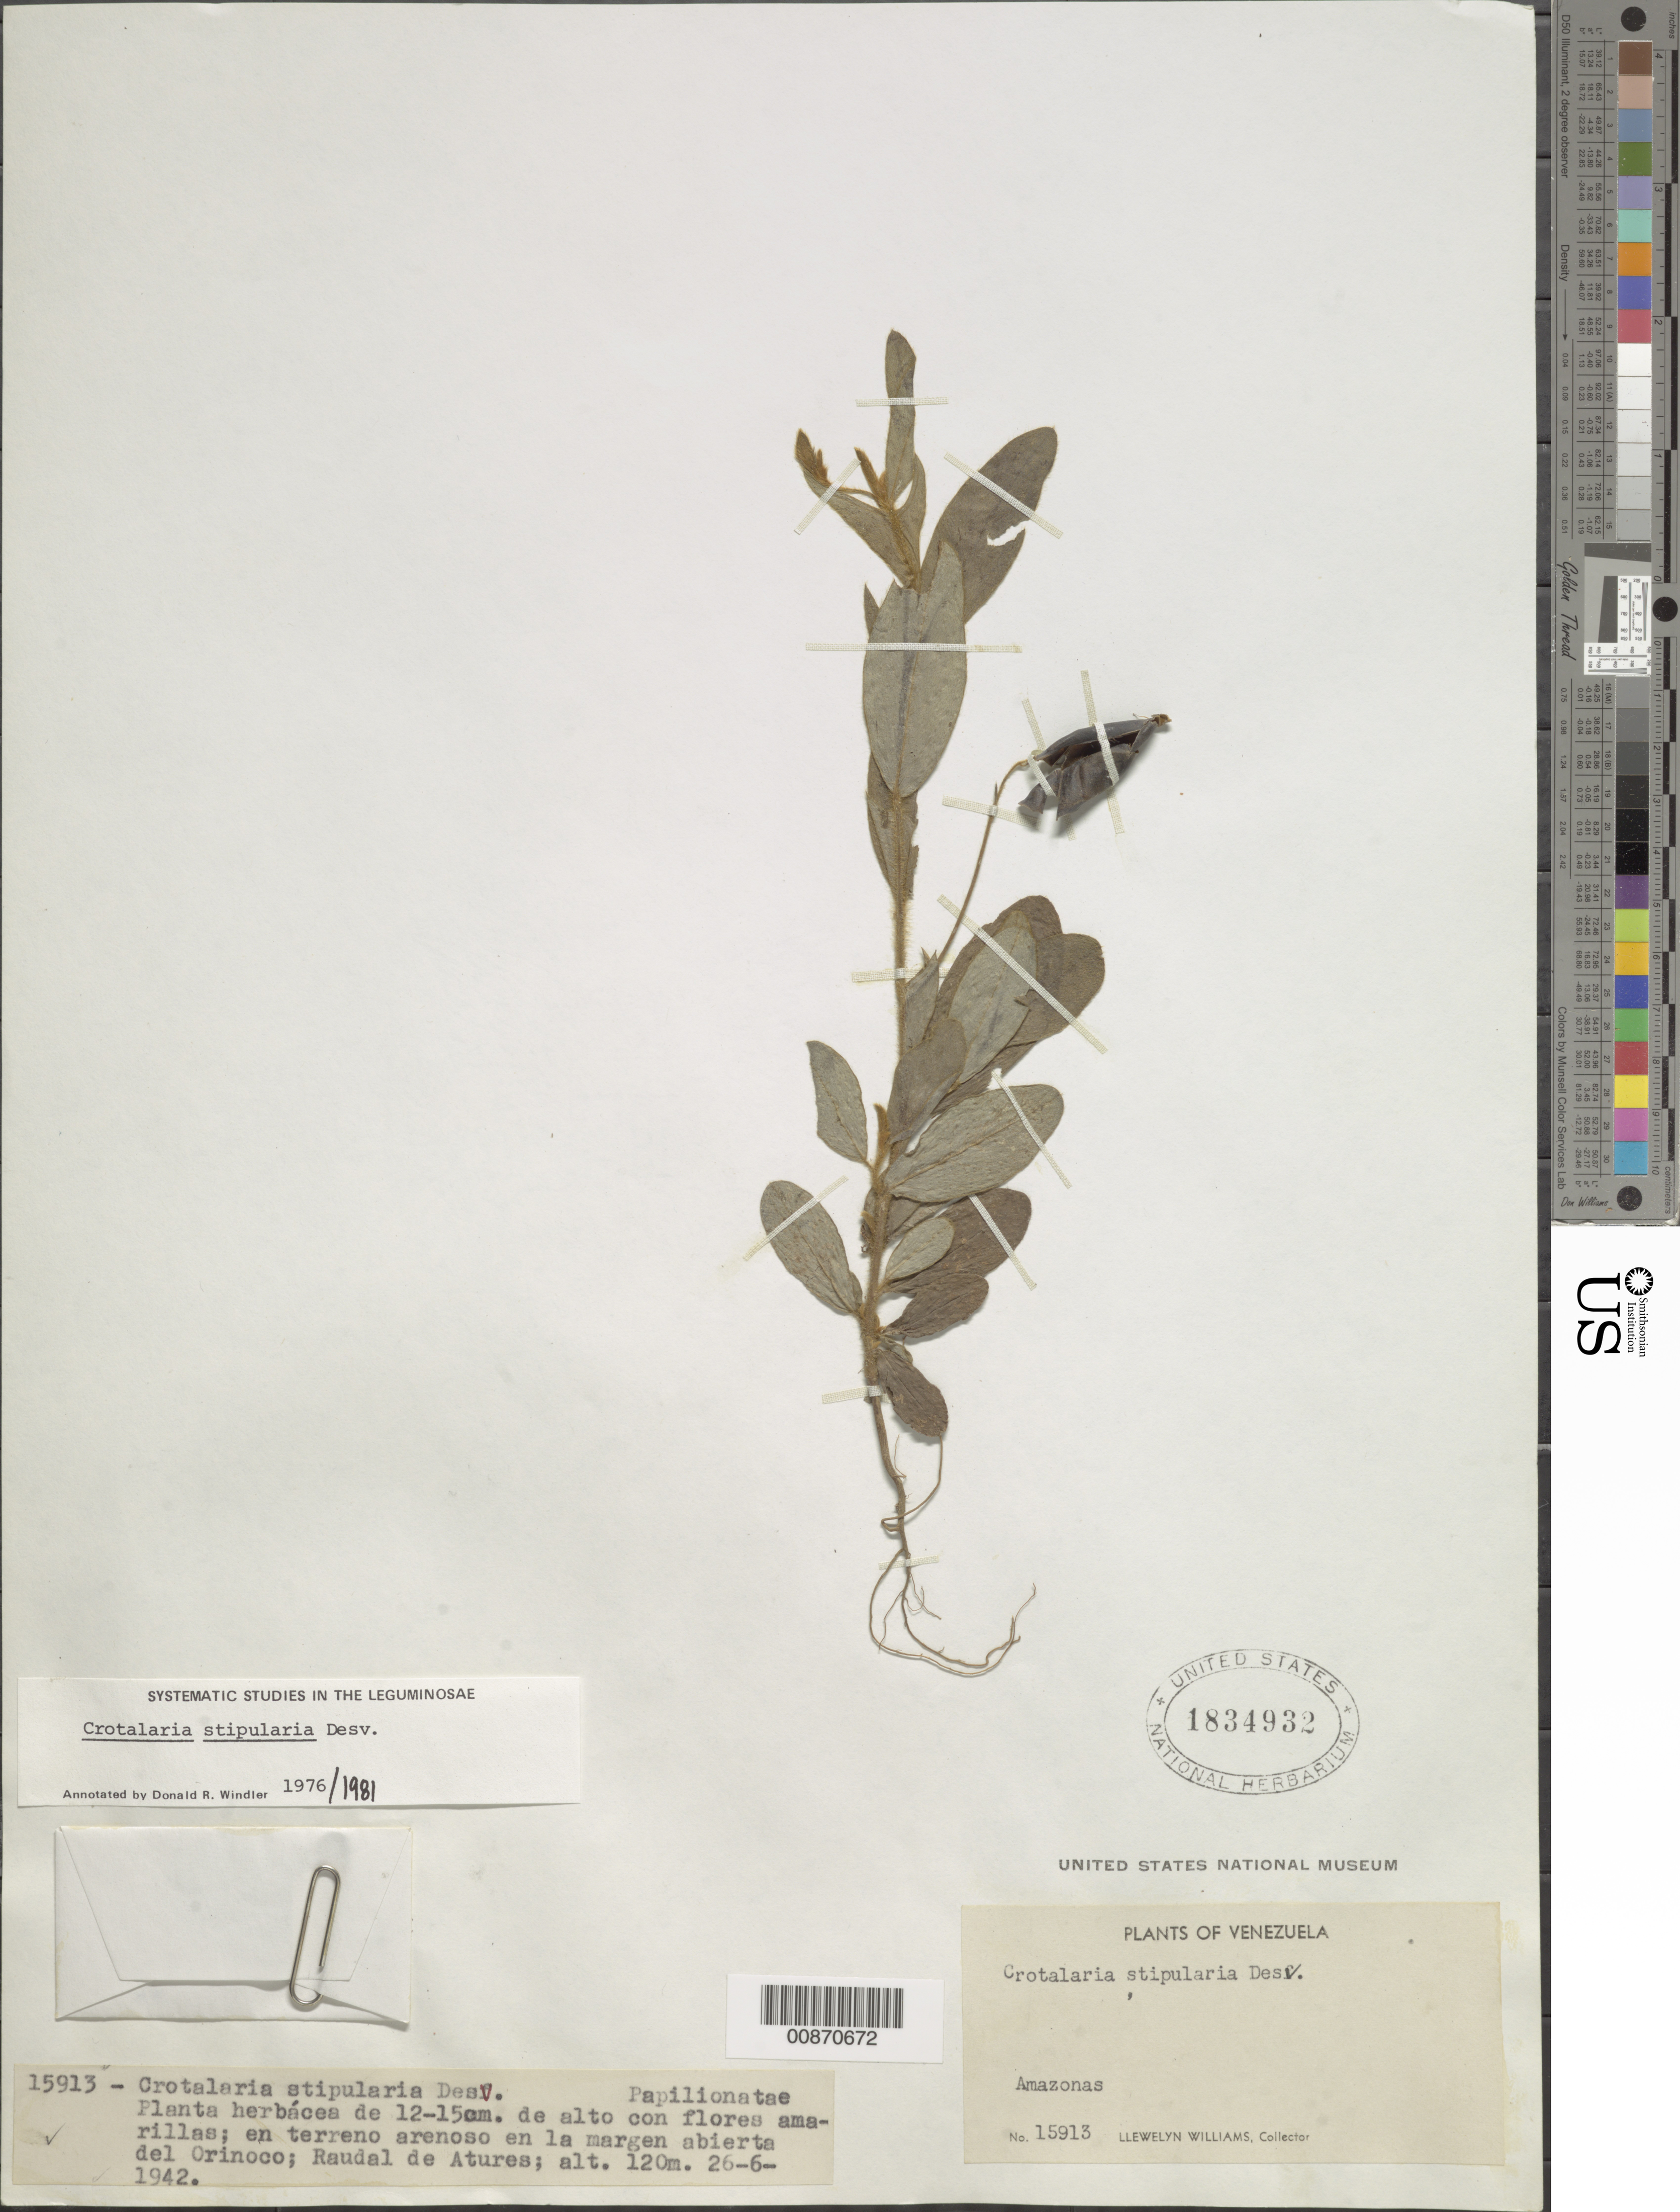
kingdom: Plantae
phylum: Tracheophyta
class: Magnoliopsida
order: Fabales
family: Fabaceae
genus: Crotalaria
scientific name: Crotalaria stipularia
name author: Desv.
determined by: Windler, D. R.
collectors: Ll. Williams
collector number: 15913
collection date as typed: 26-Jun-42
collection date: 1942-06-26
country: Venezuela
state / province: Amazonas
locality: Raudal de Atures, Orinoco R.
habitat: Terrano arenoso en la margen abierta del rio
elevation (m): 120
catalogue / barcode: US 1834932